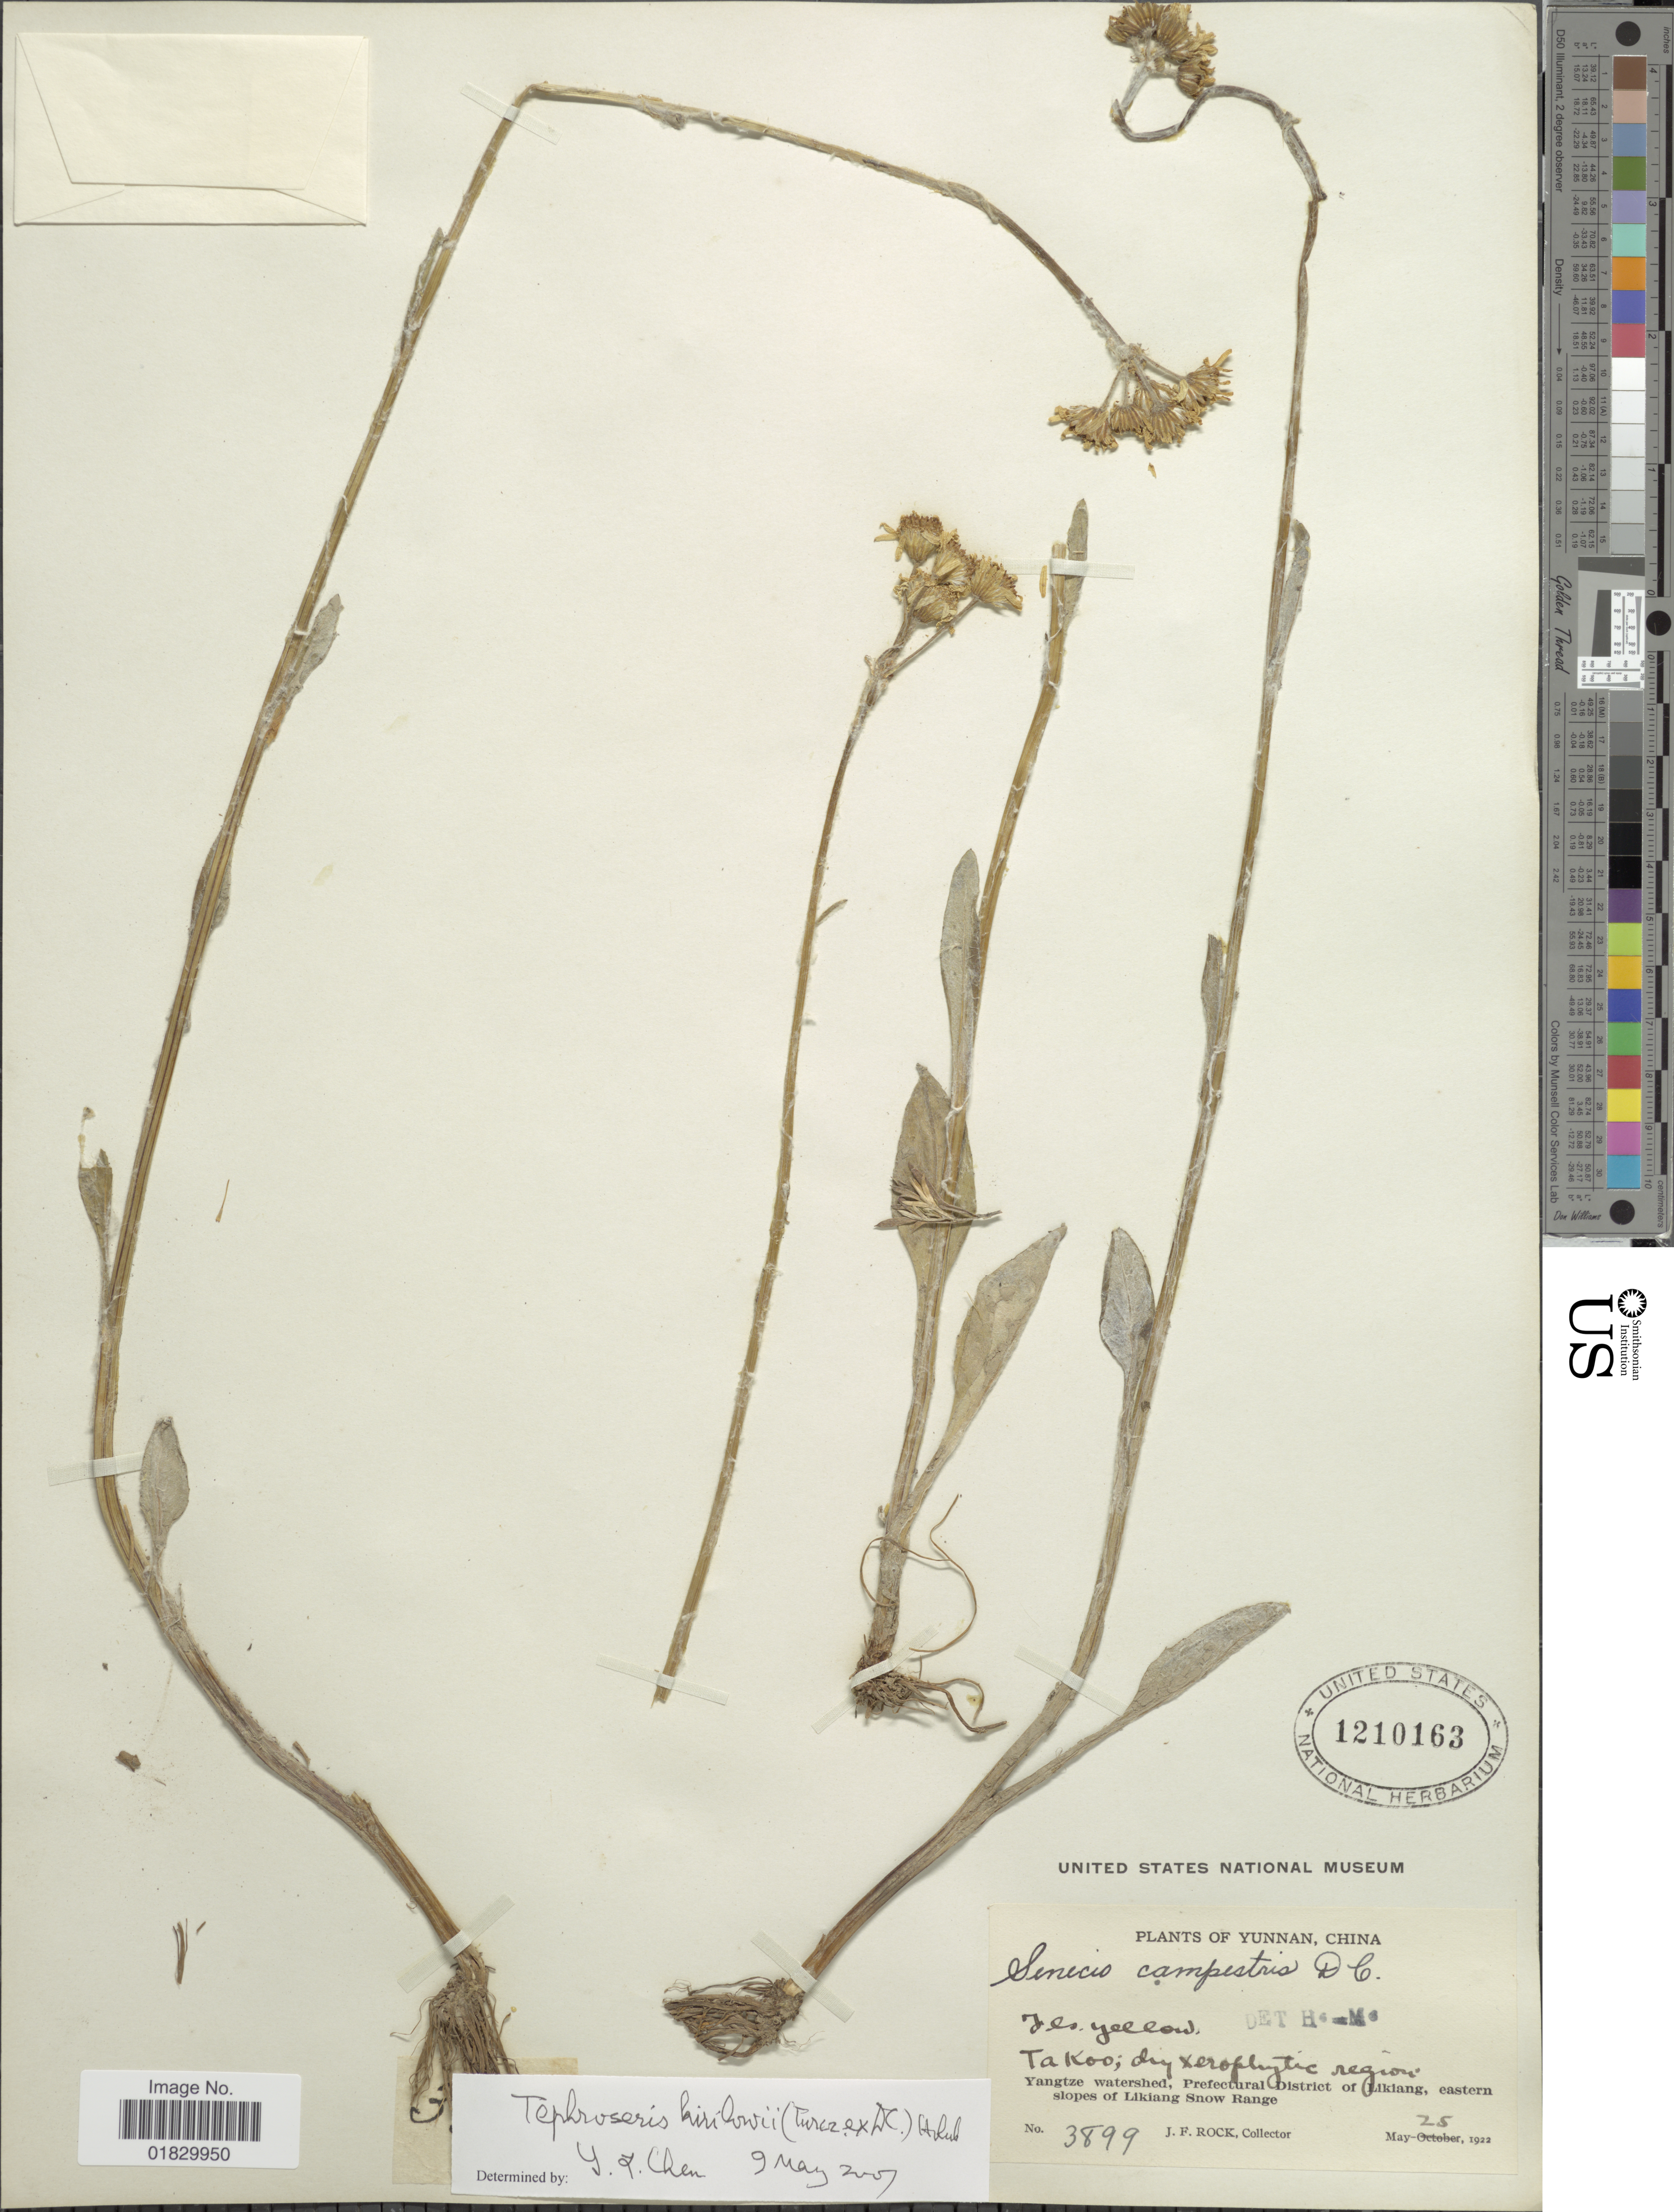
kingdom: Plantae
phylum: Tracheophyta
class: Magnoliopsida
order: Asterales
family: Asteraceae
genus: Tephroseris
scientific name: Tephroseris kirilowii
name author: (Turcz. ex DC.) Holub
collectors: J. Rock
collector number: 3899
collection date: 1922-05-25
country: China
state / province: Yunnan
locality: Yunnan, China, Ta Koo, Yangtze watershed, Prefectural District of Likiang, eastern slopes of Likiang Snow Range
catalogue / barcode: US 1210163